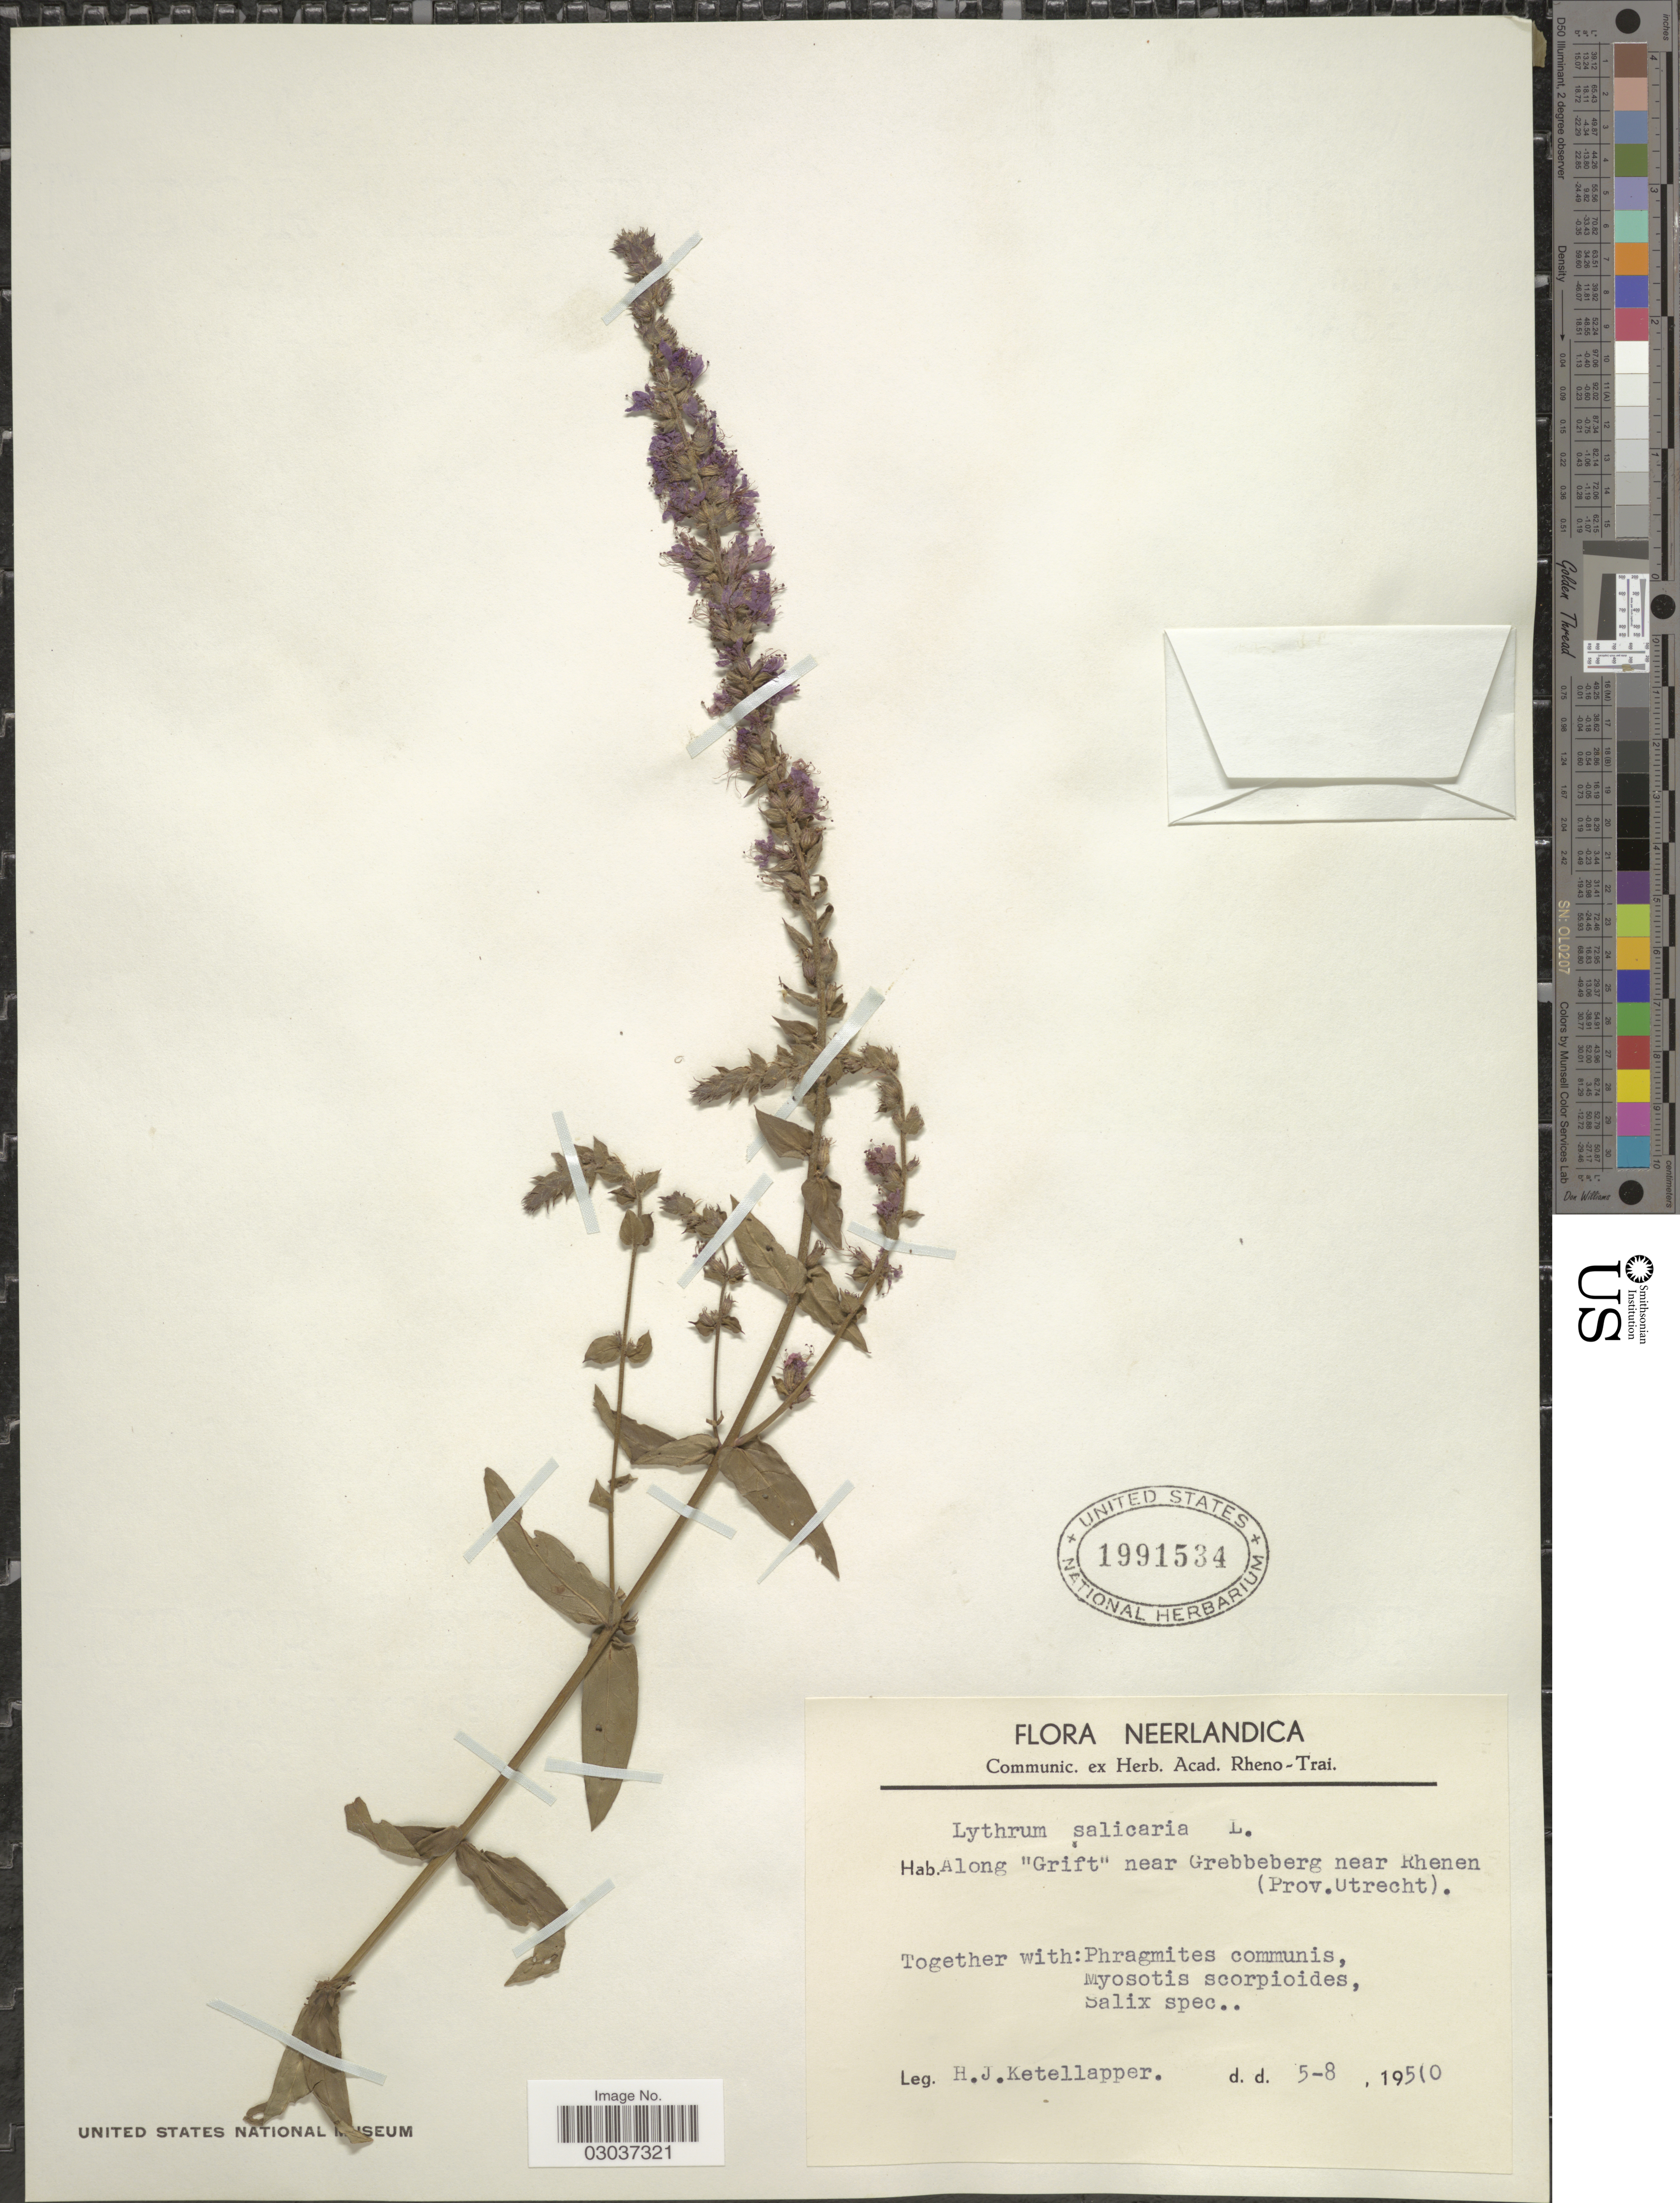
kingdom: Plantae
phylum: Tracheophyta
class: Magnoliopsida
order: Myrtales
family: Lythraceae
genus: Lythrum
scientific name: Lythrum salicaria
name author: L.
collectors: H. Ketellapper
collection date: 1950-08-05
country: Netherlands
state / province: Utrecht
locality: Neerlandica. Along "Grift" near Grebbeberg near Rhenen.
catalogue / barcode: US 1991534